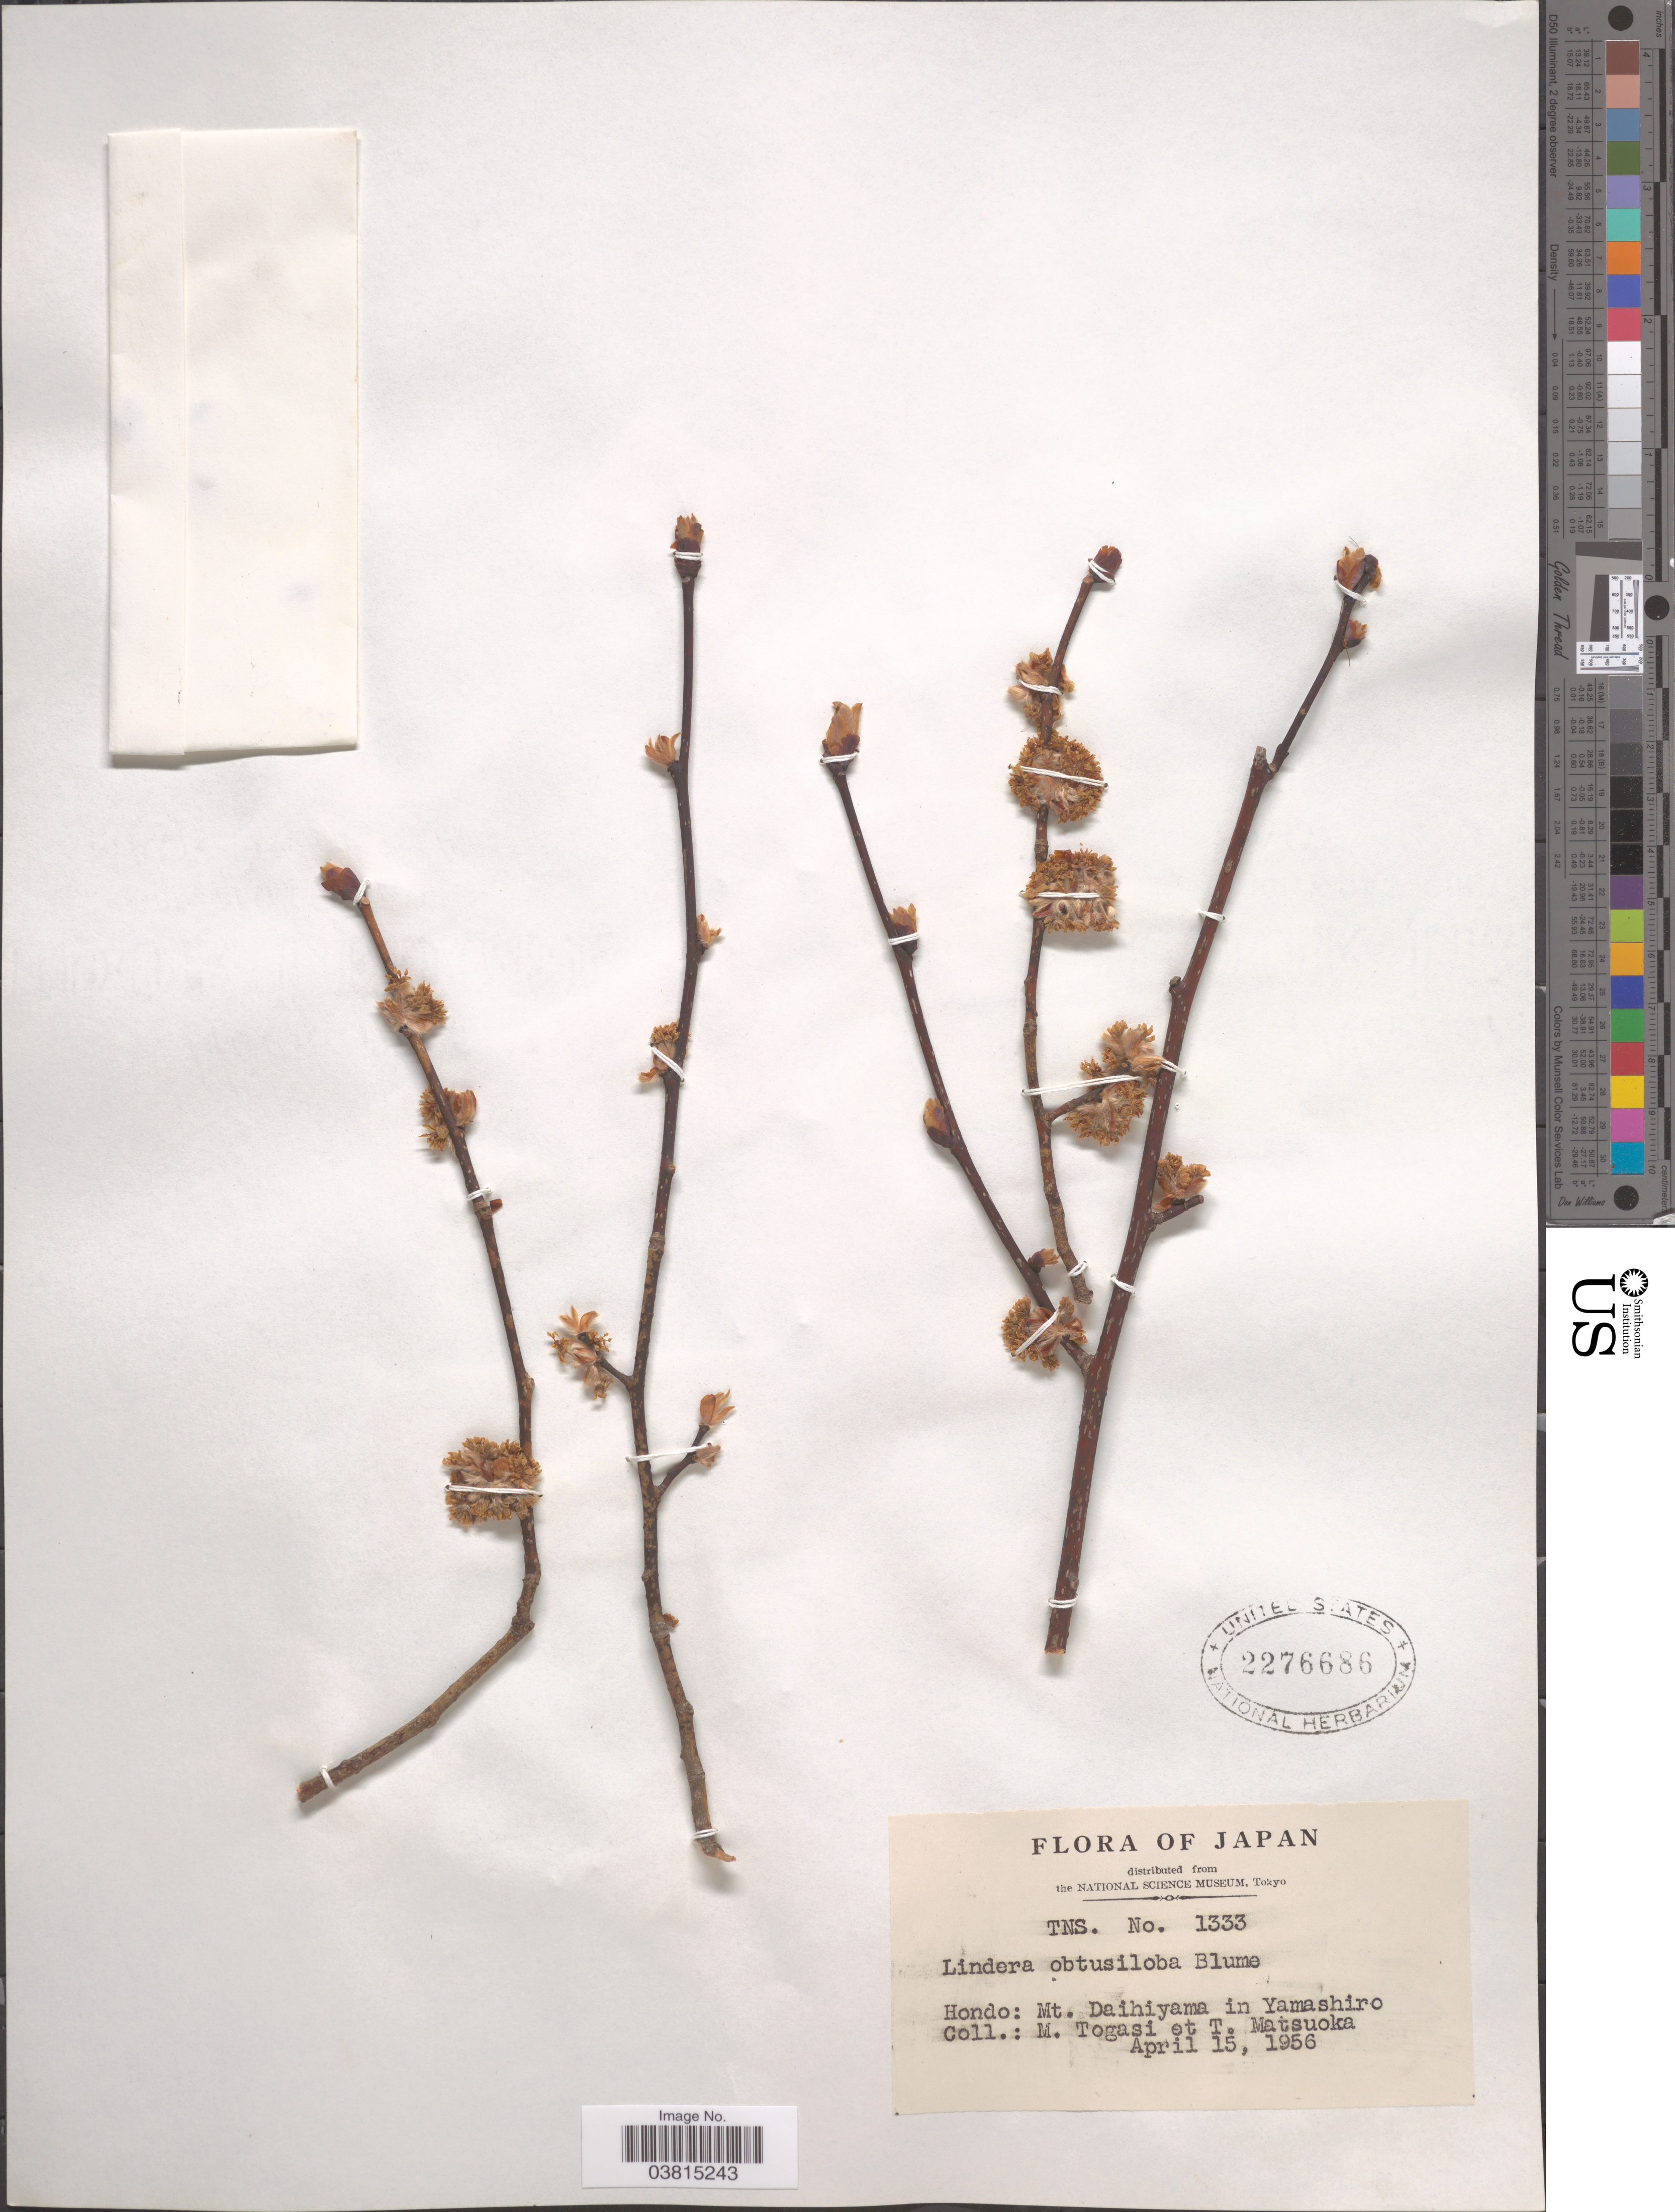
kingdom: Plantae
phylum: Tracheophyta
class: Magnoliopsida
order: Laurales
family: Lauraceae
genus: Lindera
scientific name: Lindera obtusiloba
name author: Blume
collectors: M. Togasi & T. Matsuoka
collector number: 1333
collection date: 1956-04-15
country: Japan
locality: Hondo: Mt. Daihiyama in Yamashiro.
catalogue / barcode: US 2276686